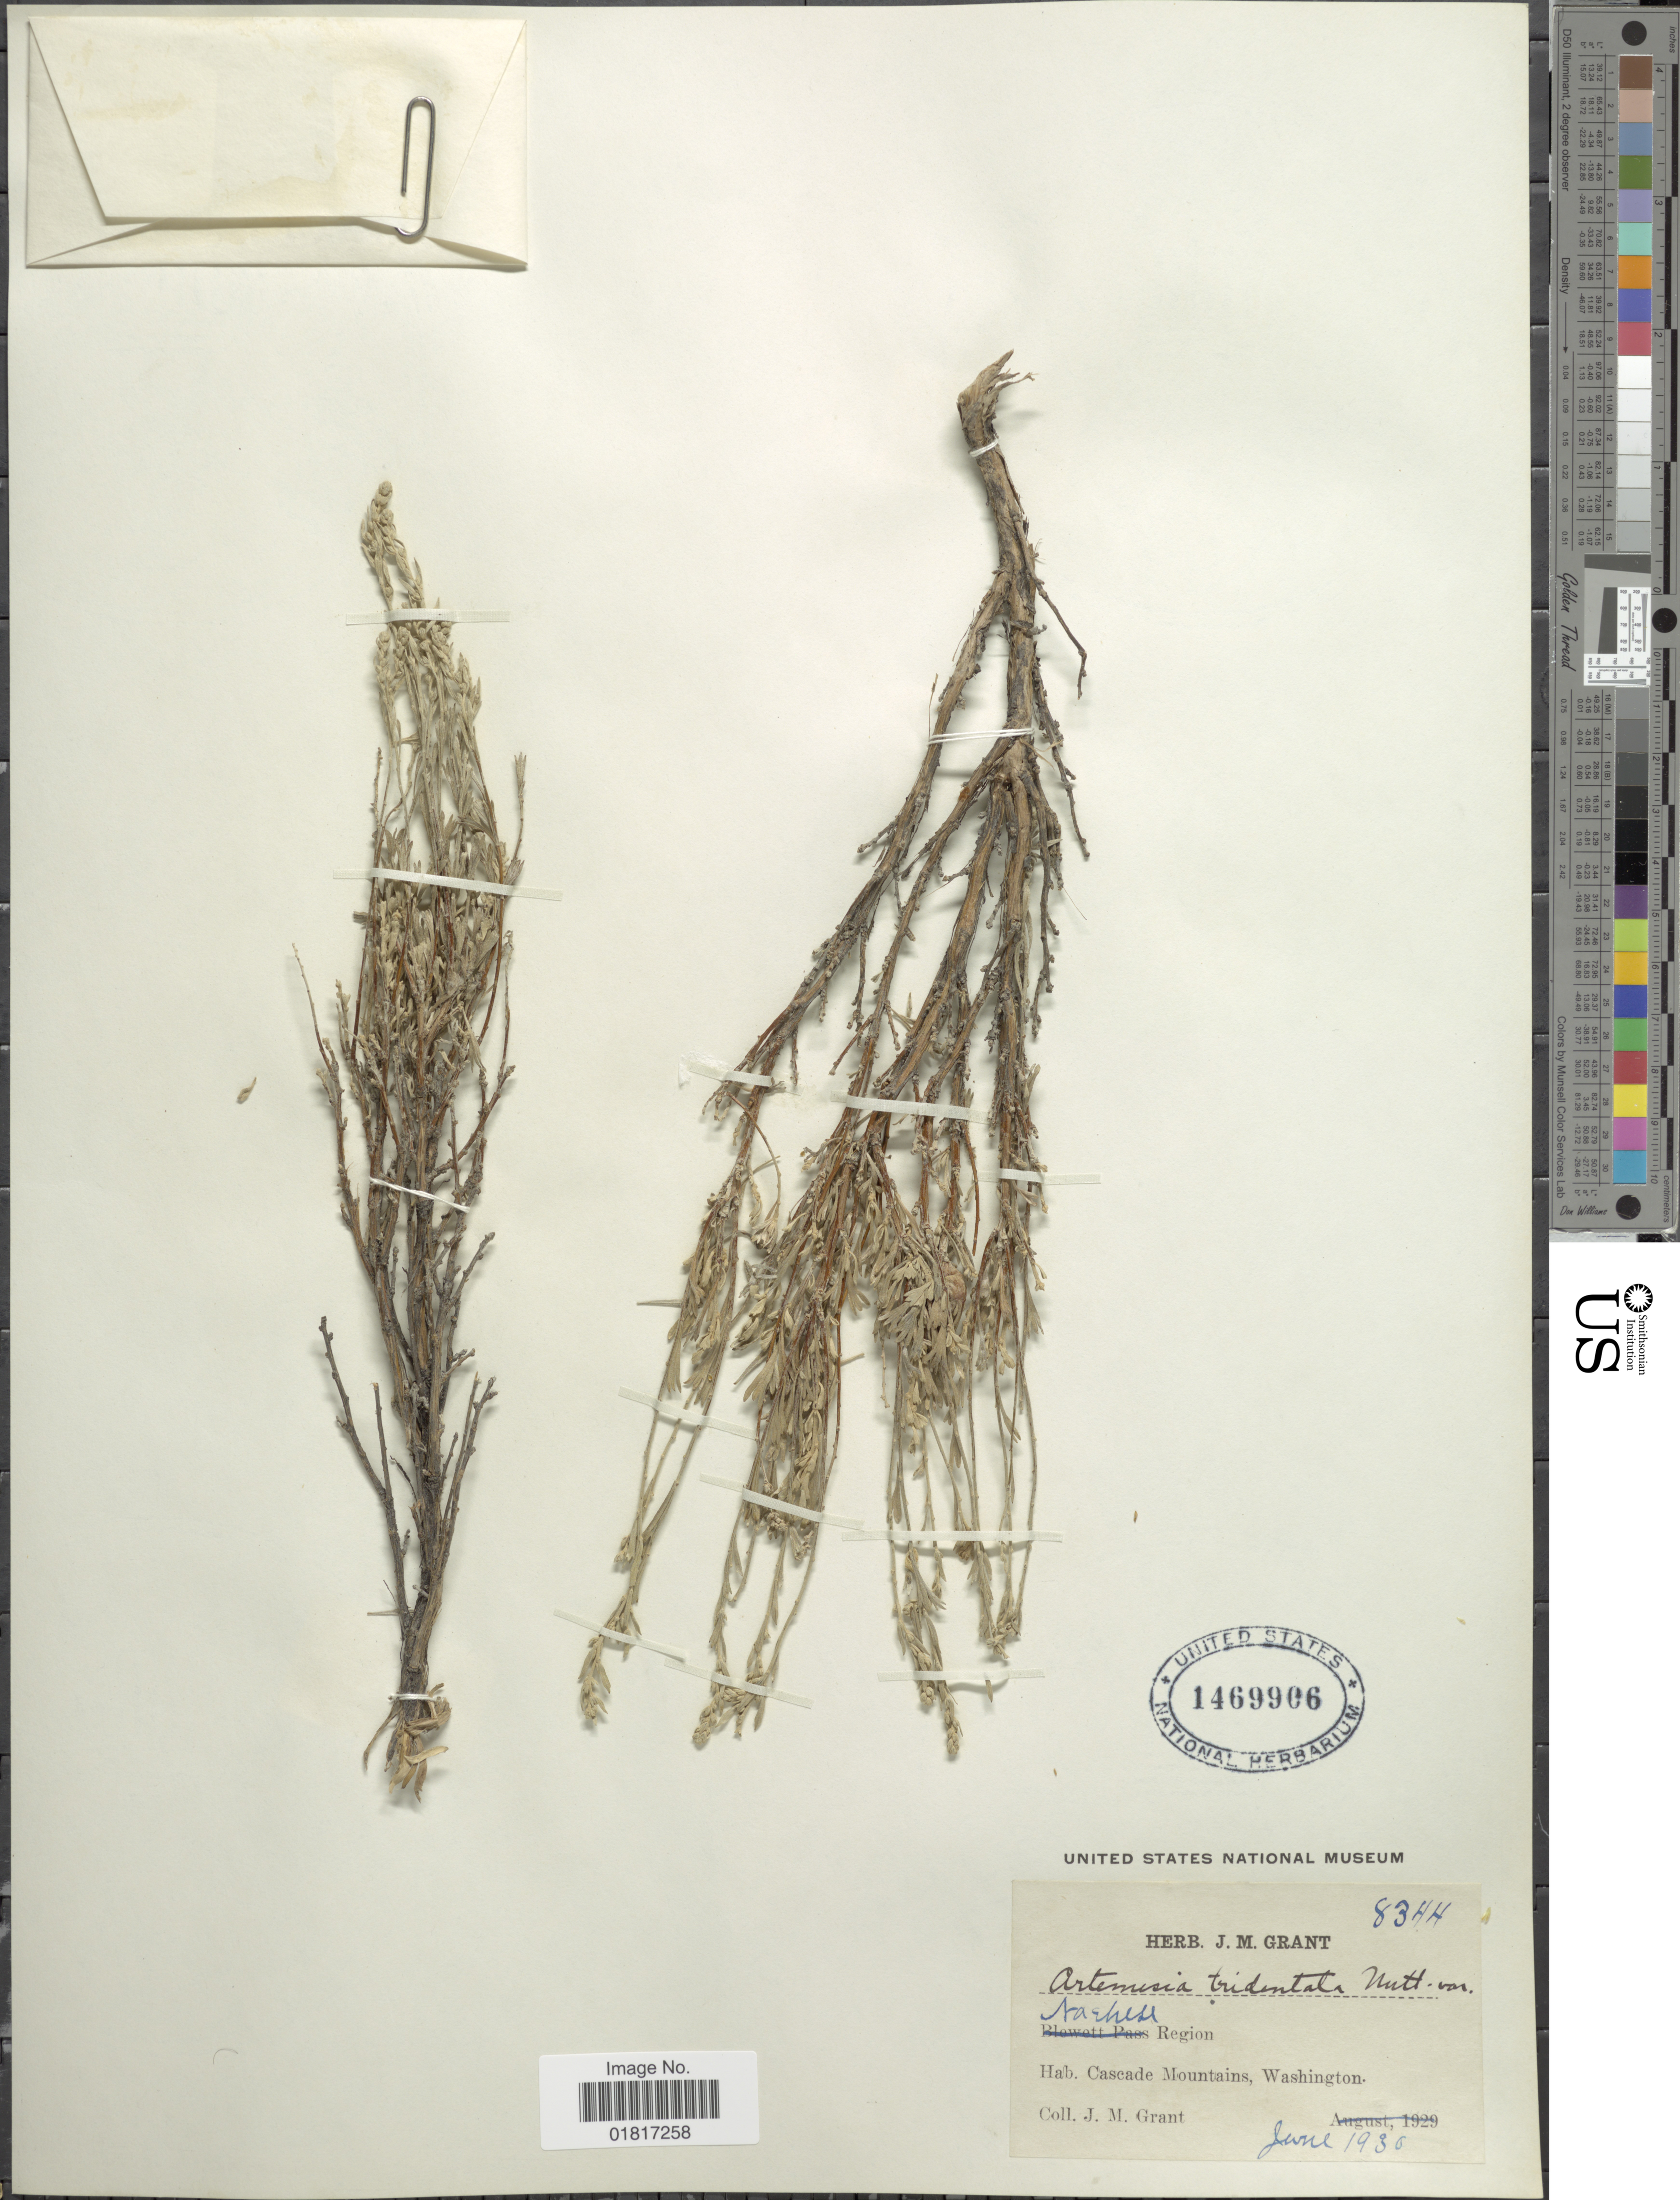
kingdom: Plantae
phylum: Tracheophyta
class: Magnoliopsida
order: Asterales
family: Asteraceae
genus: Artemisia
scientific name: Artemisia tridentata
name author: Nutt.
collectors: J. M. Grant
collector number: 8344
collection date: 1930-06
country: United States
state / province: Washington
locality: Naehese Region, Cascade Mountains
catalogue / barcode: US 1469906